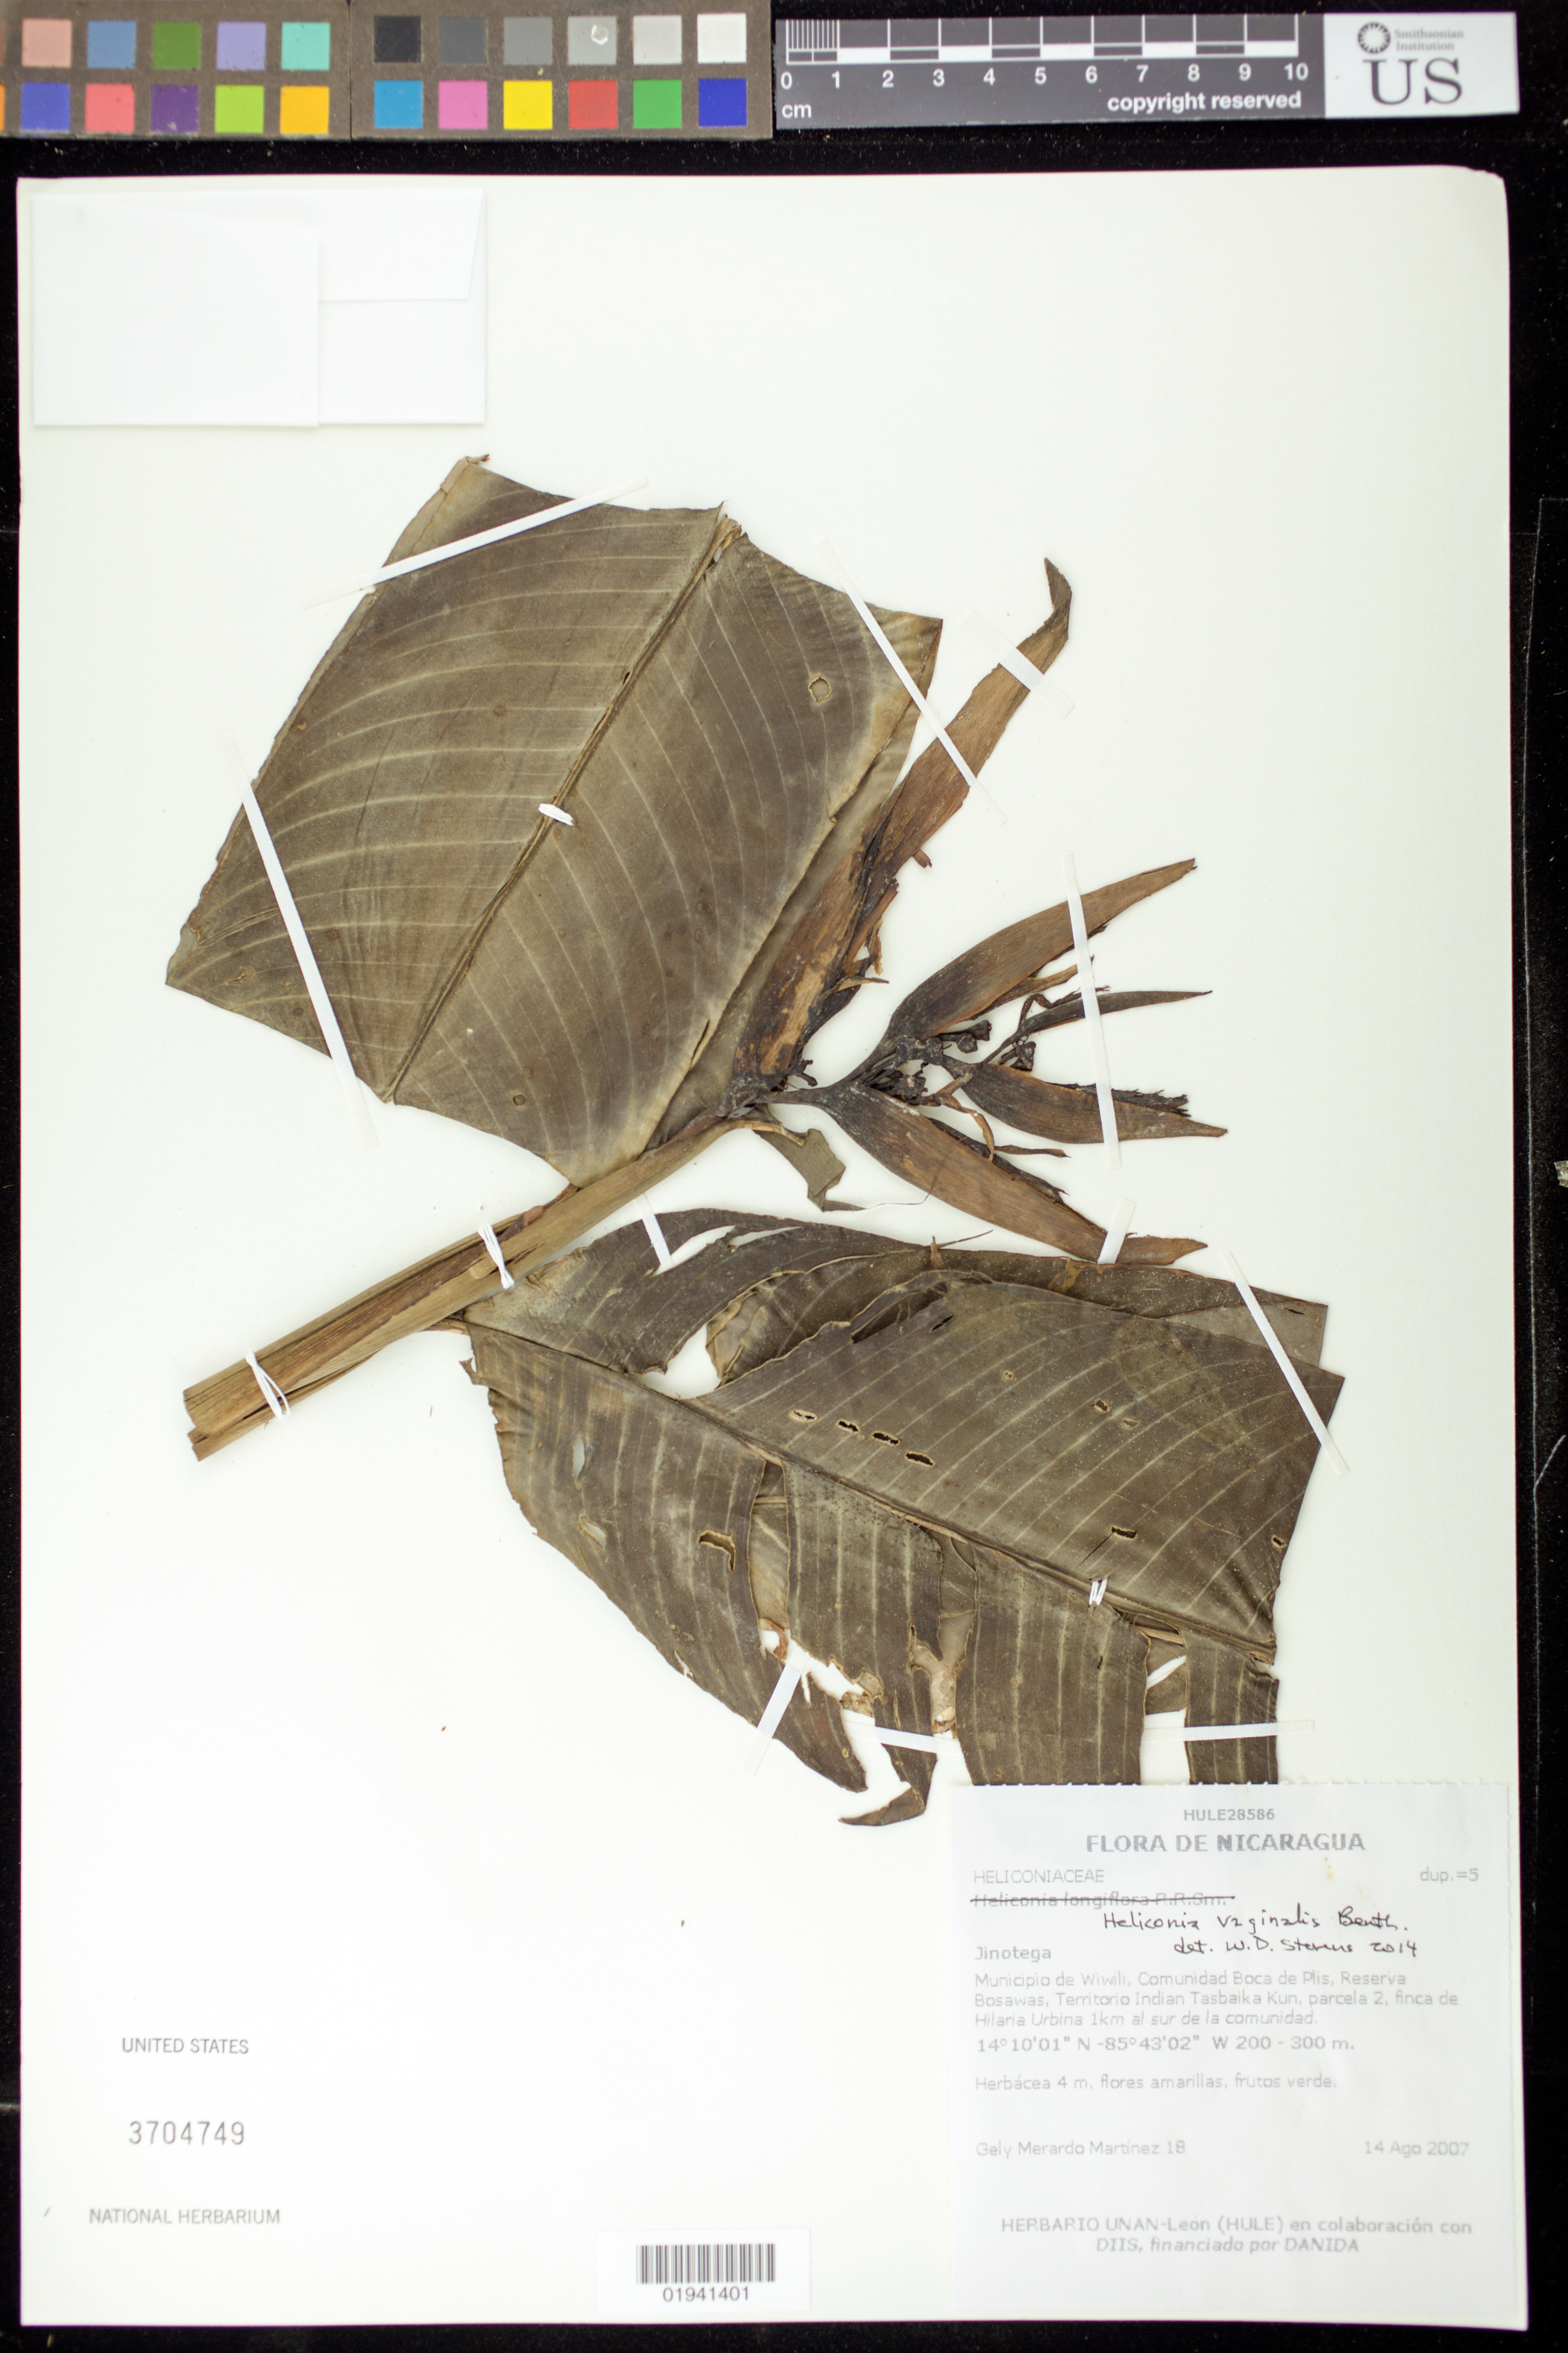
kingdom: Plantae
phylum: Tracheophyta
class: Liliopsida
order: Zingiberales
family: Heliconiaceae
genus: Heliconia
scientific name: Heliconia vaginalis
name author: Benth.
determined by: Stevens, W. Douglas, Missouri Botanical Garden (MO)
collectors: G. Martinez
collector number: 18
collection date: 2007-08-14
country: Nicaragua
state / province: Jinotega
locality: Muncipio de Wiwili, Comunidad Boca de Plis, Reserva Bosawas, Territorio Indian Tasbaika Kun, parcela 2, finca de Hilaria Urbina 1km al sur de la comunidad.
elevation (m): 200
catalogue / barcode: US 3704749